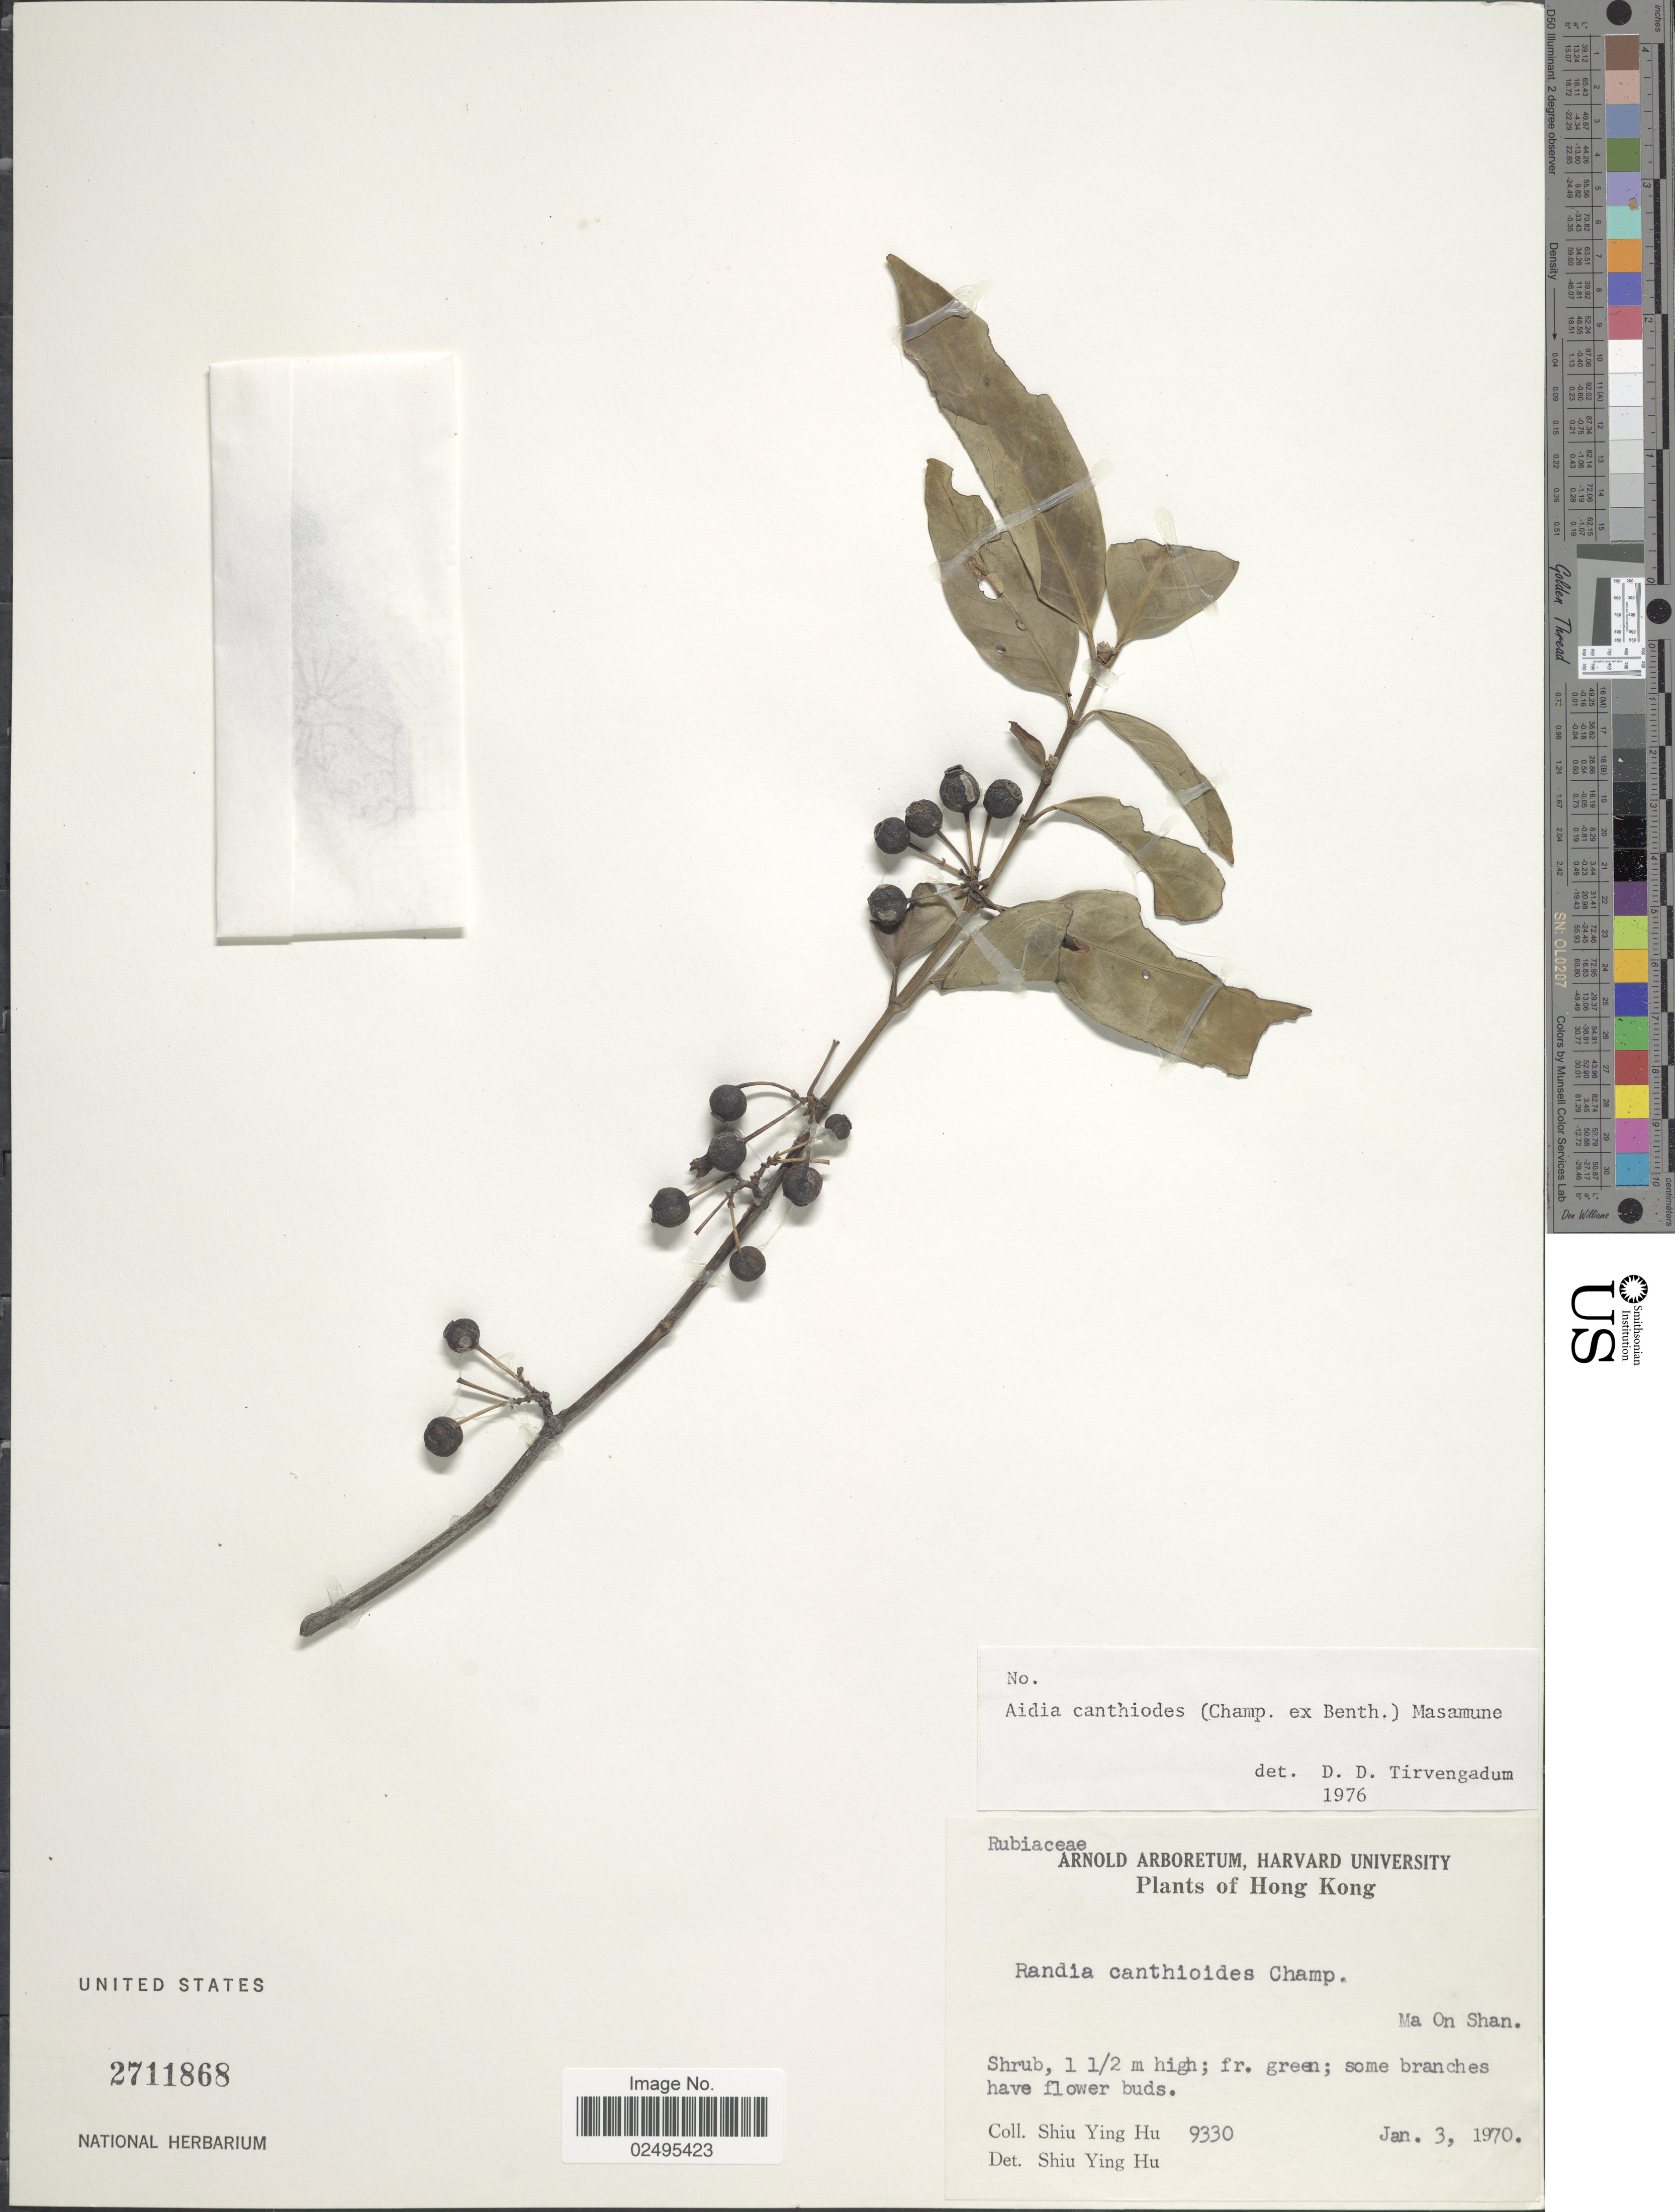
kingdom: Plantae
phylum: Tracheophyta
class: Magnoliopsida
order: Gentianales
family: Rubiaceae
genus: Aidia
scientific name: Aidia canthioides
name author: (Champ. ex Benth.) Masam.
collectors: S. Y. Hu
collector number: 9330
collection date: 1970-01-03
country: China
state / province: Hong Kong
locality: Ma On Shan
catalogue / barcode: US 2711868